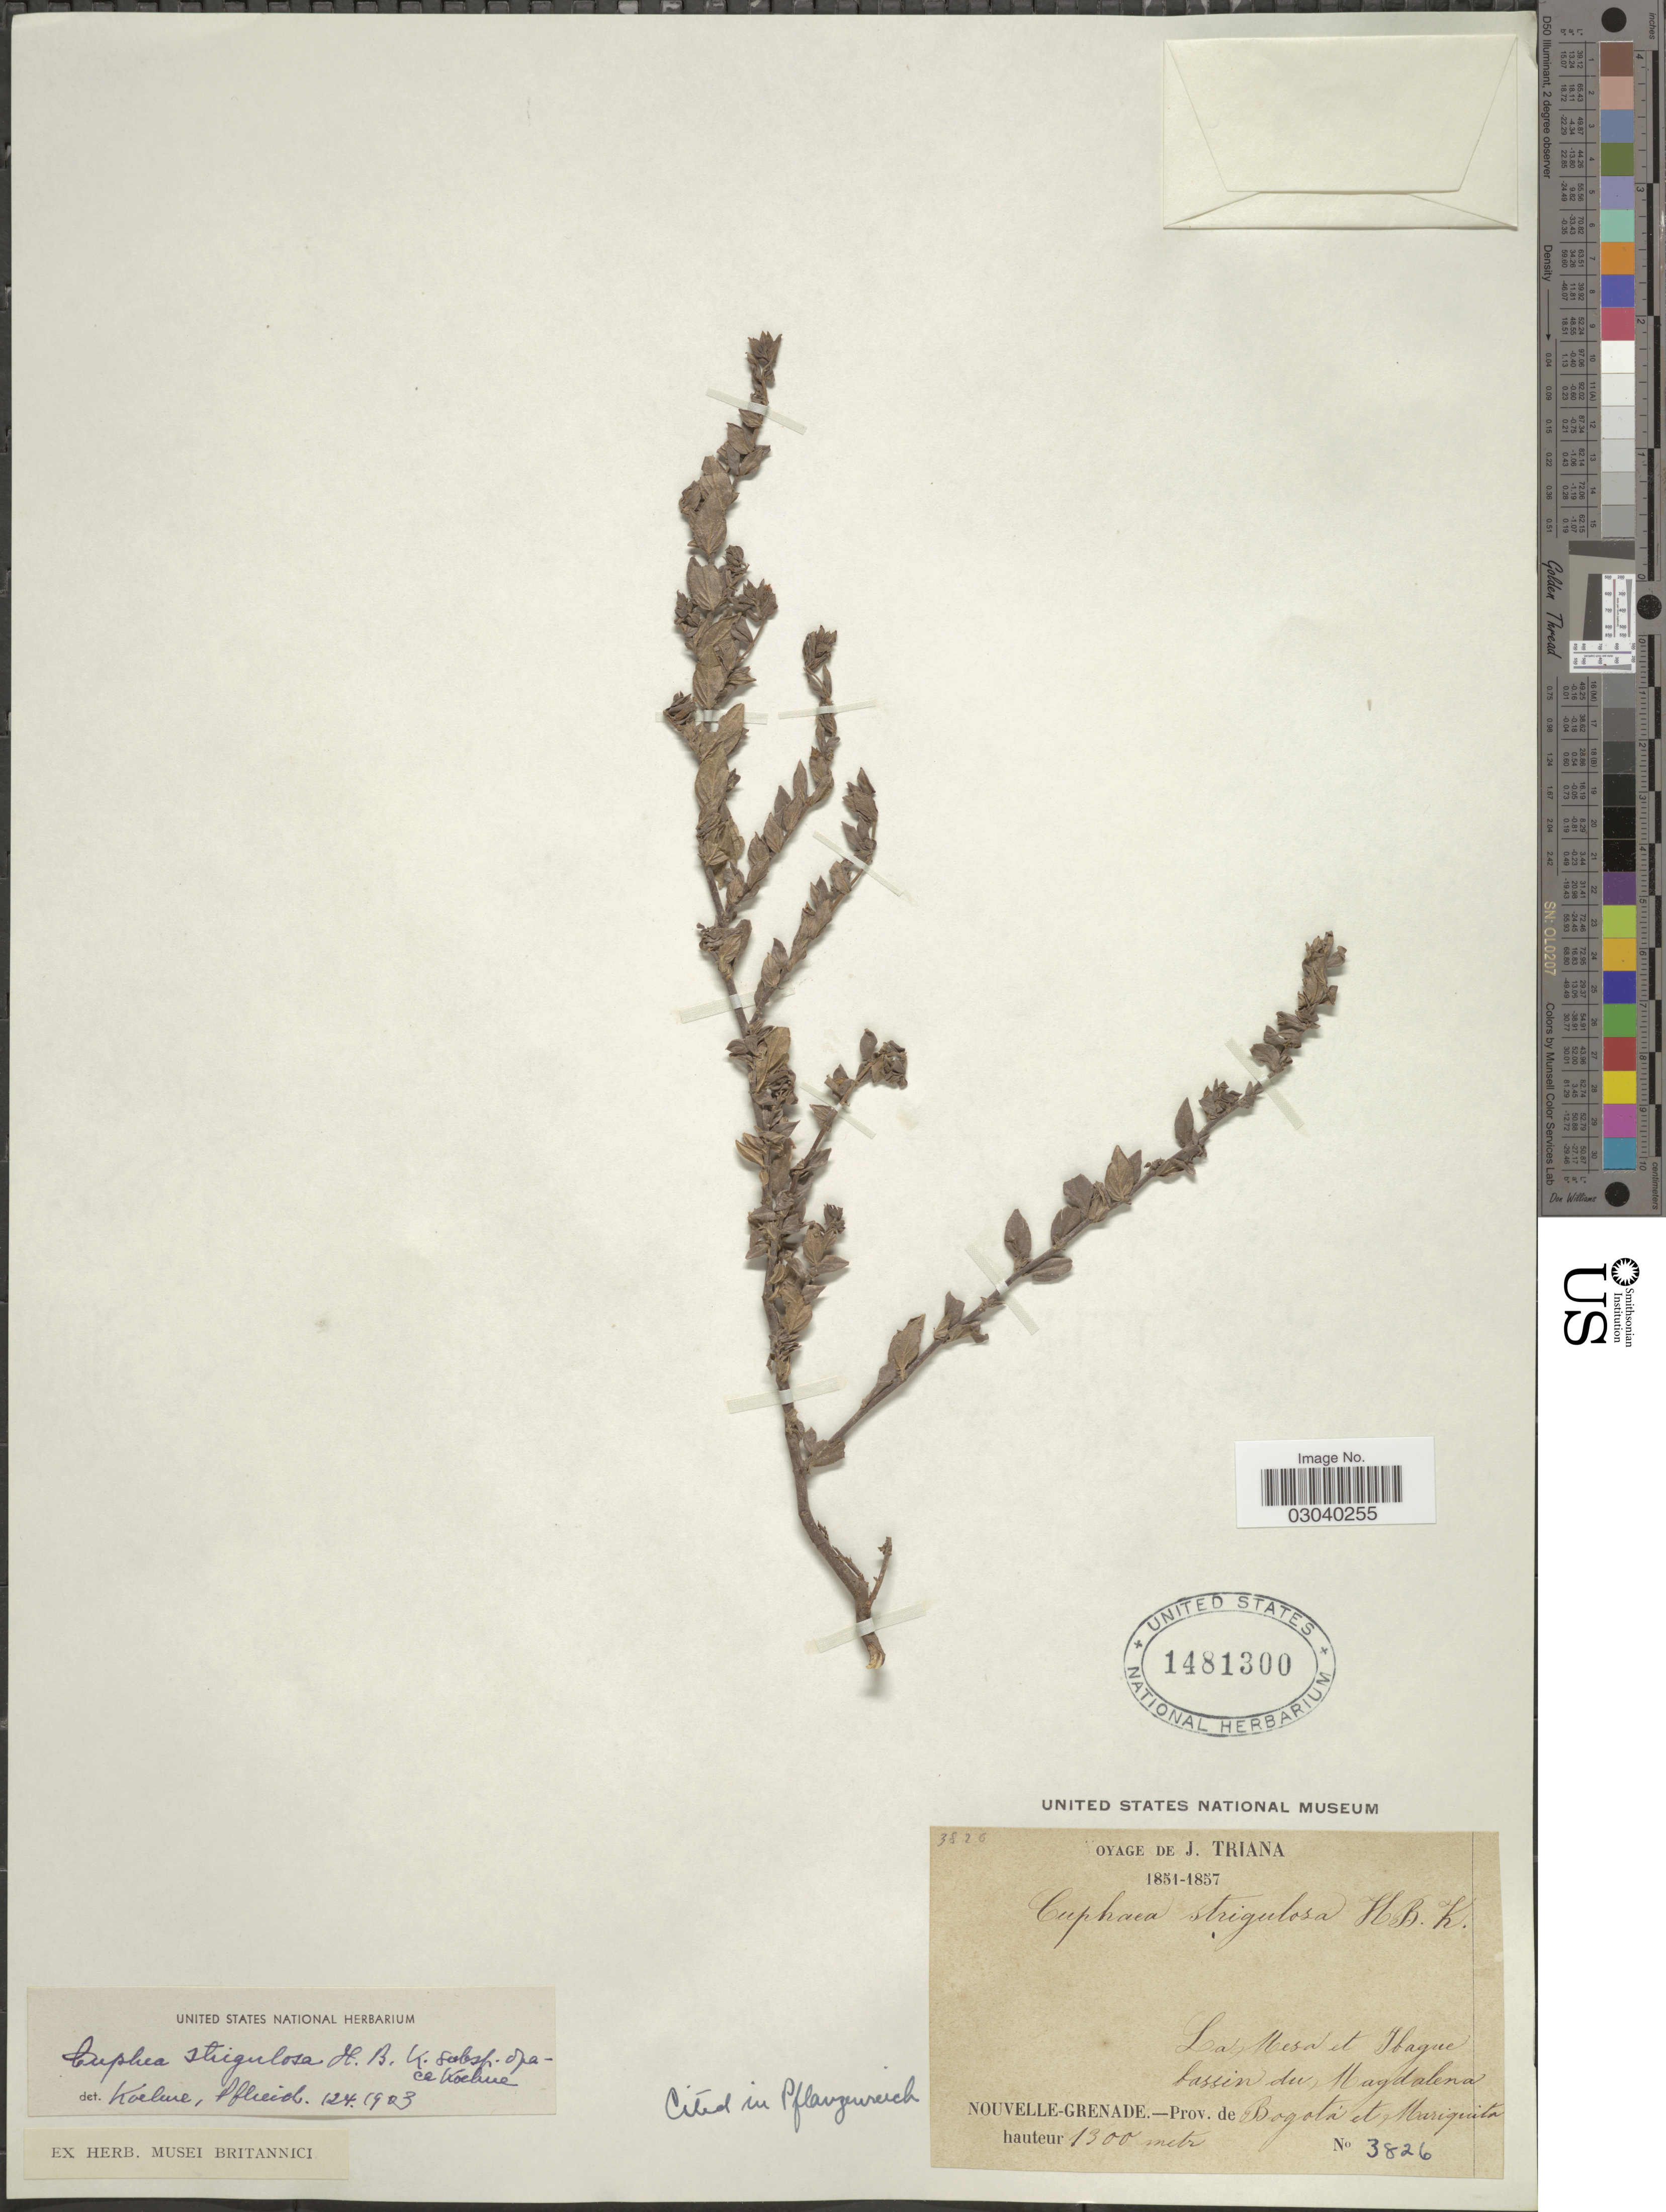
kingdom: Plantae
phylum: Tracheophyta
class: Magnoliopsida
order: Myrtales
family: Lythraceae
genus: Cuphea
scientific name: Cuphea strigulosa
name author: Kunth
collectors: J. Triana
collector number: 3826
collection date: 1851/1857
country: Colombia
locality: La Mesa et Ibague bassin du Magdalena Nouvelle-Grenade- Prov. de Bogotá et Mariquita.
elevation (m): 1300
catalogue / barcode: US 1481300